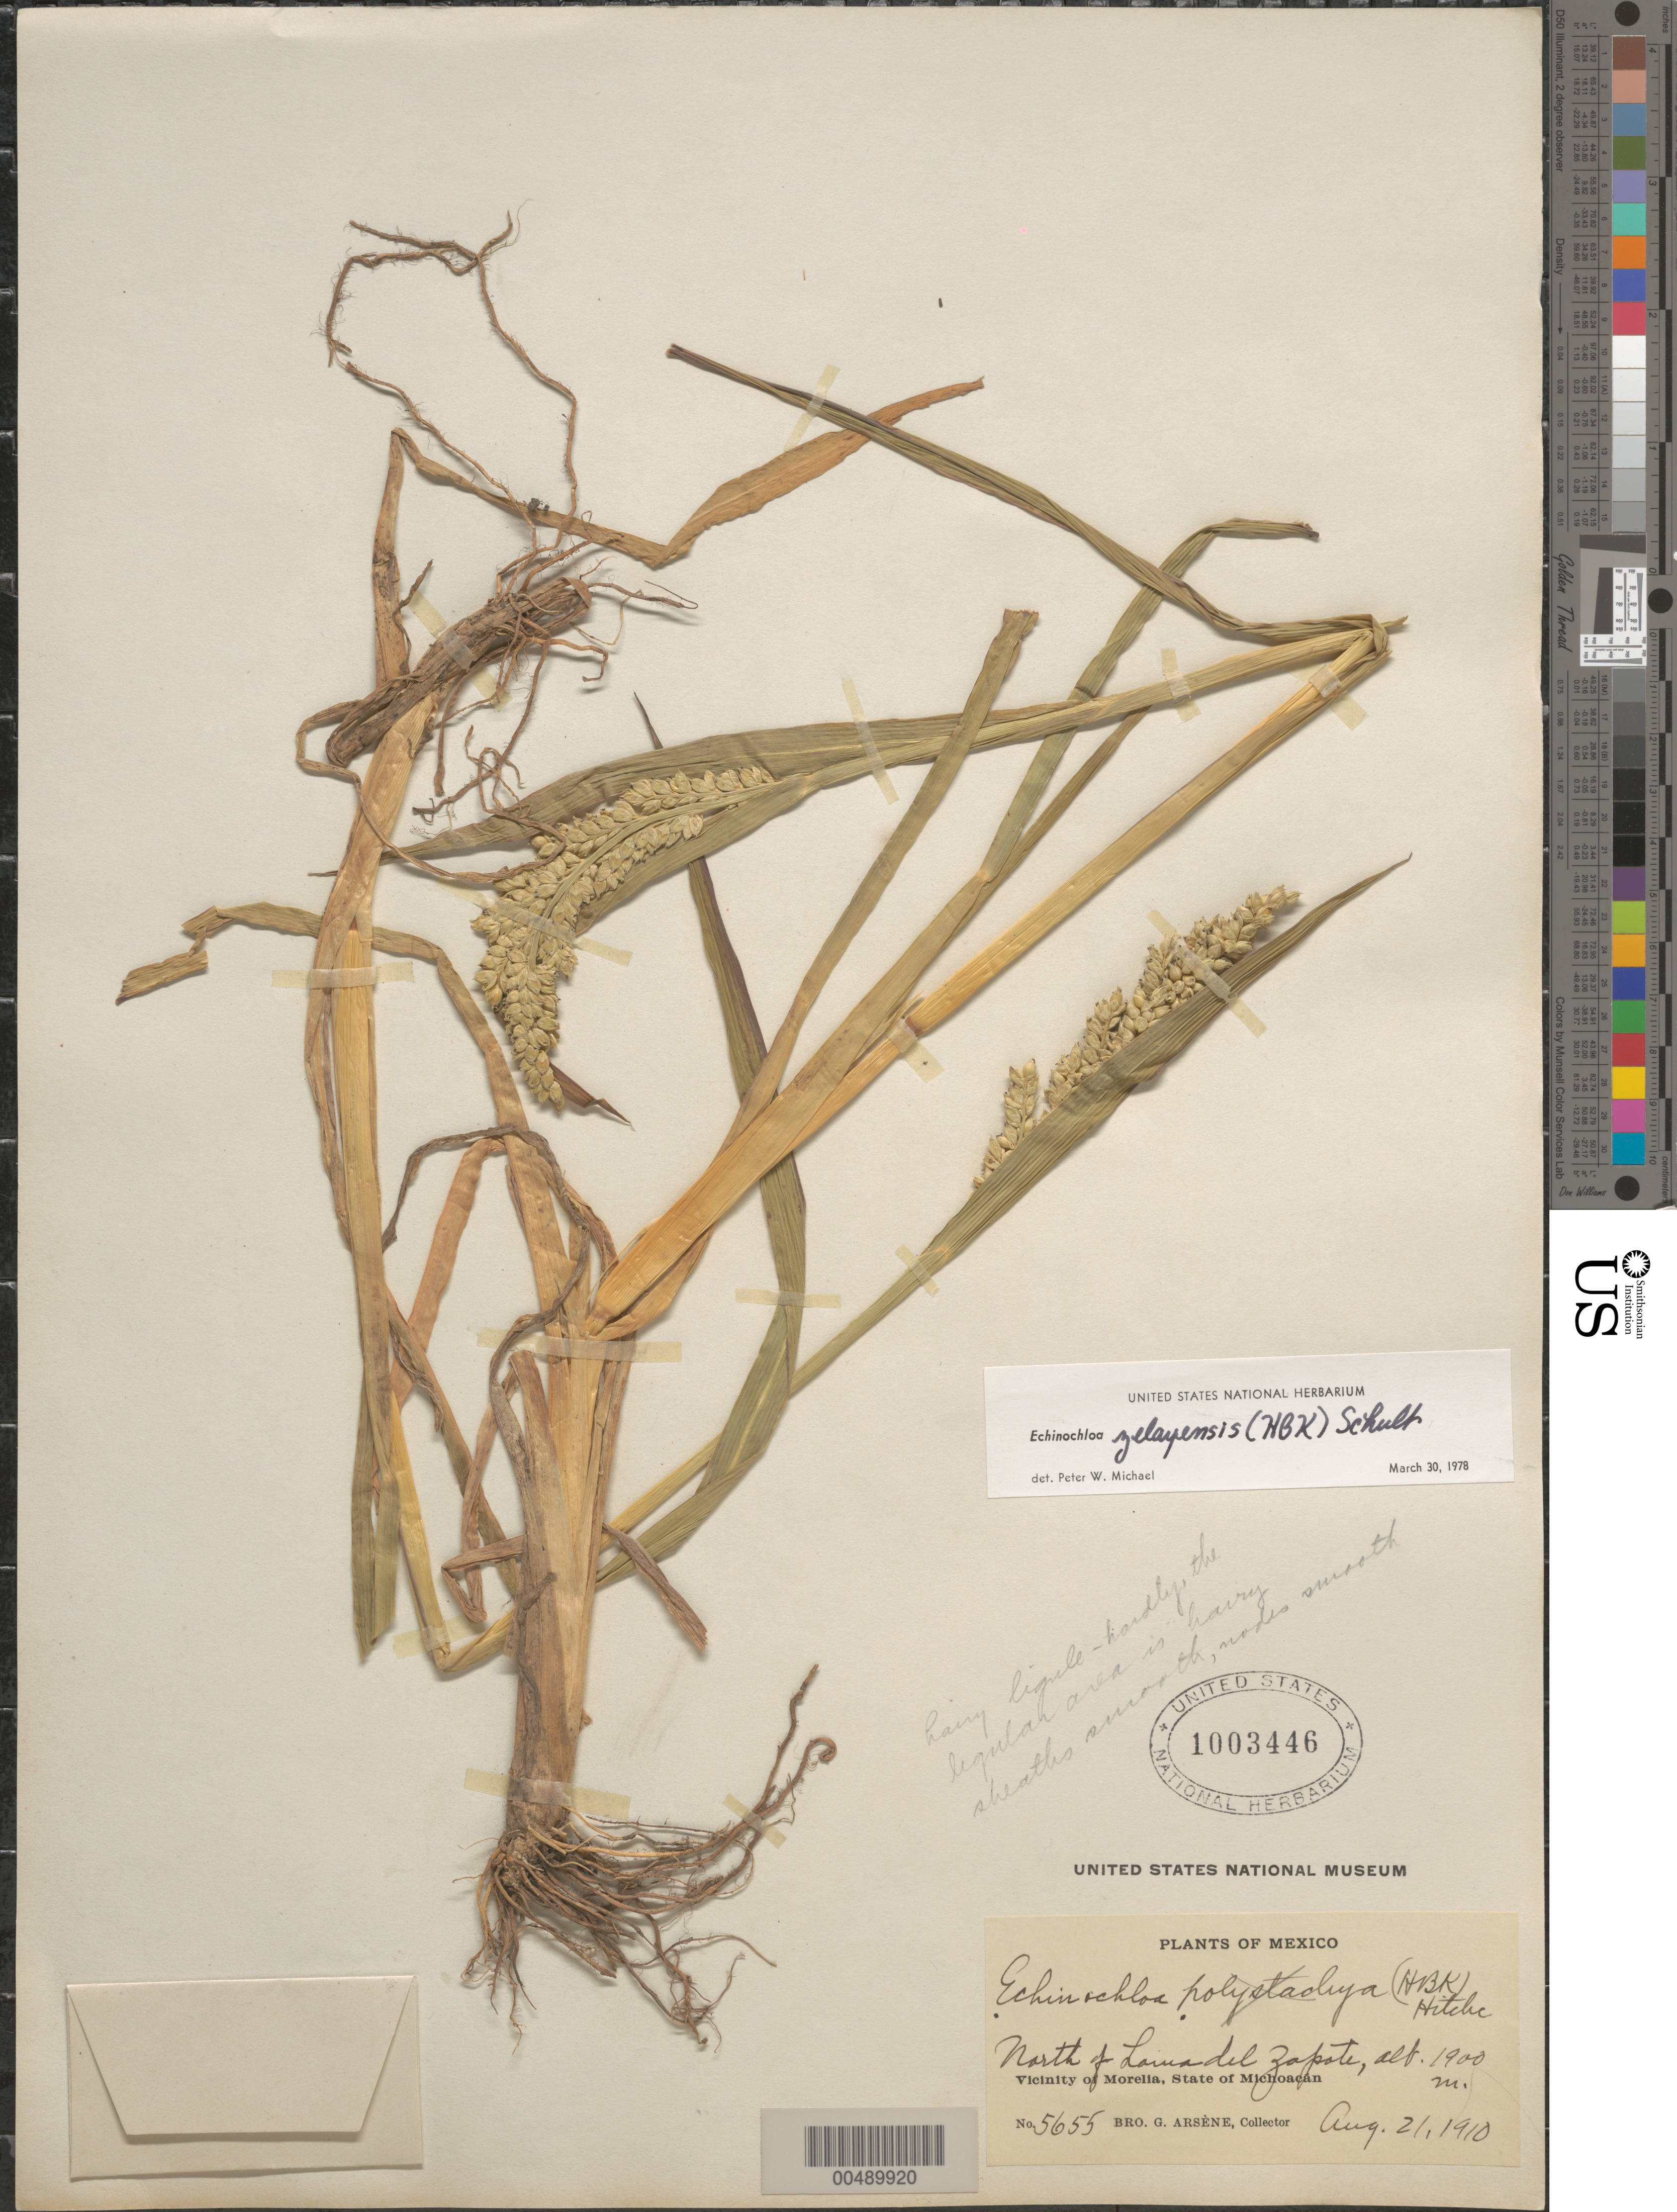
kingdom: Plantae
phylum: Tracheophyta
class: Liliopsida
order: Poales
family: Poaceae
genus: Echinochloa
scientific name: Echinochloa zelayensis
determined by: Michael, P. W.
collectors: Bro. G. Arsène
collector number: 5655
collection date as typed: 21 Aug 1910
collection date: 1910-08-21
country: Mexico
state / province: Michoacán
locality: Vicinity of Morelia, N of Loma del Zapote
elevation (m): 1900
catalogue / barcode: US 1003446